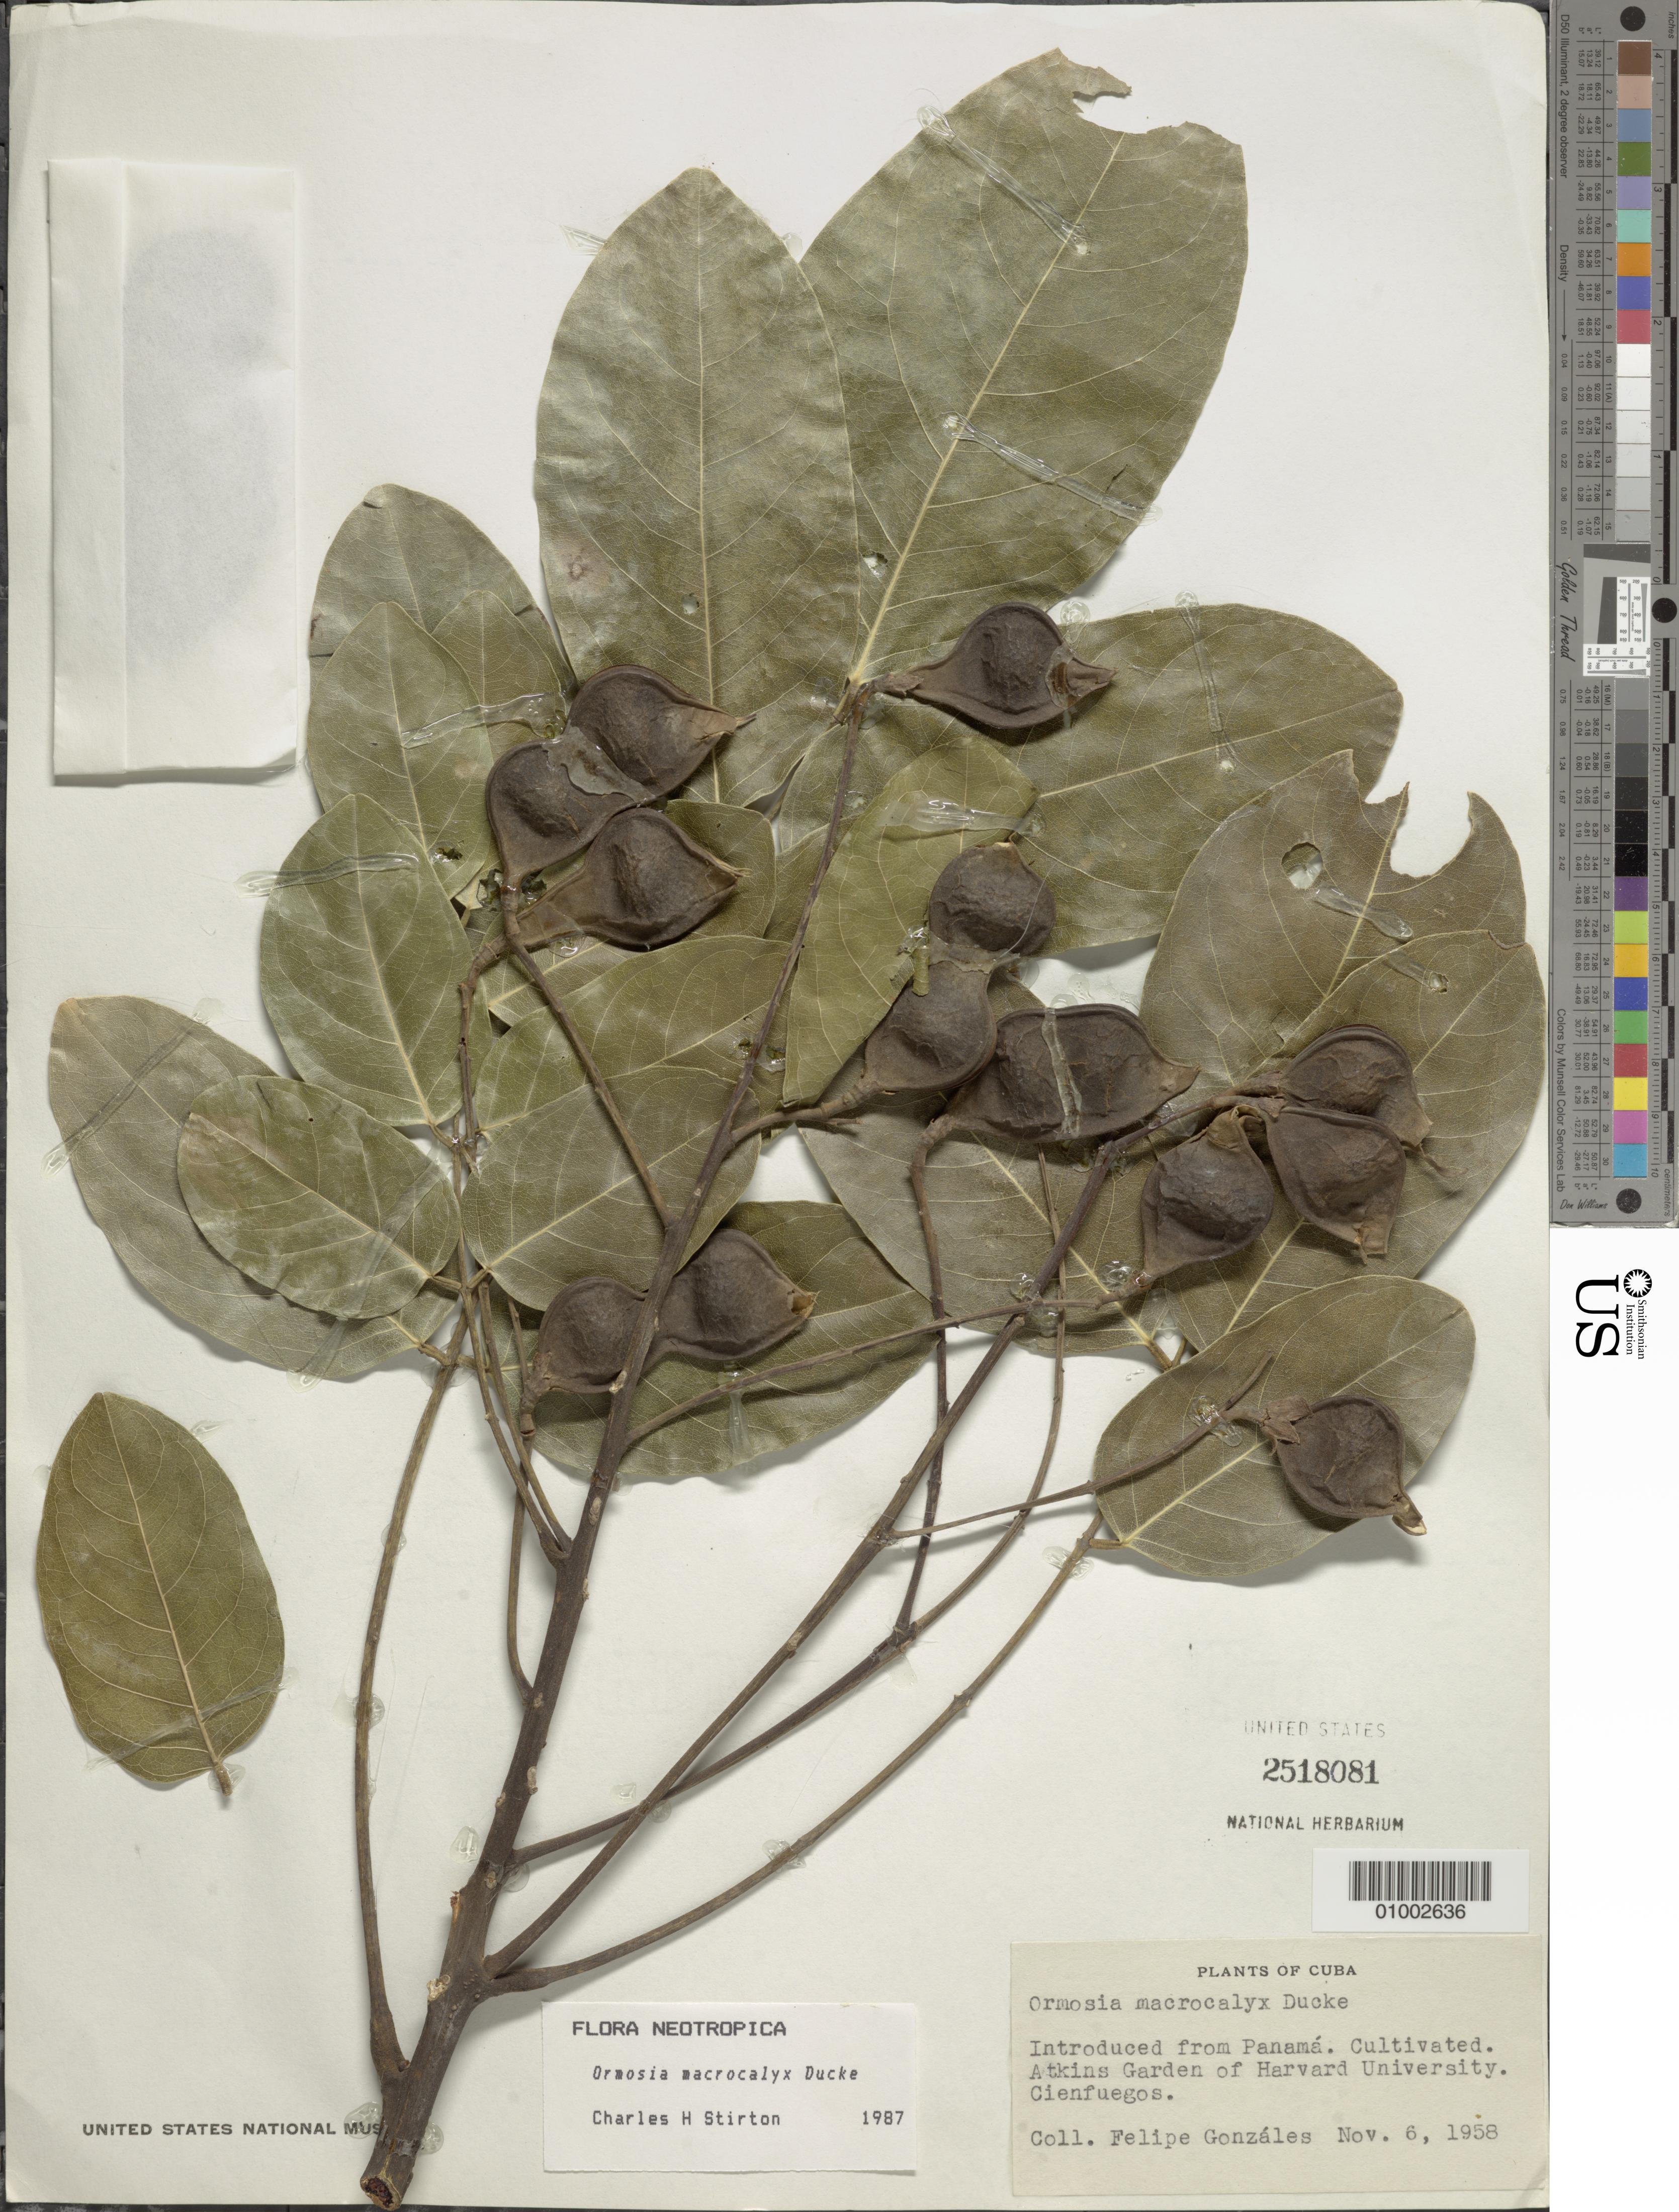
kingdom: Plantae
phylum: Tracheophyta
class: Magnoliopsida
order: Fabales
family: Fabaceae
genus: Ormosia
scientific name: Ormosia macrocalyx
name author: Ducke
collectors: F. Gonzalez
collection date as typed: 06 Nov 1958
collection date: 1958-11-06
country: Cuba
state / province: Cienfuegos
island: Cuba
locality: Atkins Garden of Harvard University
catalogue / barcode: US 2518081